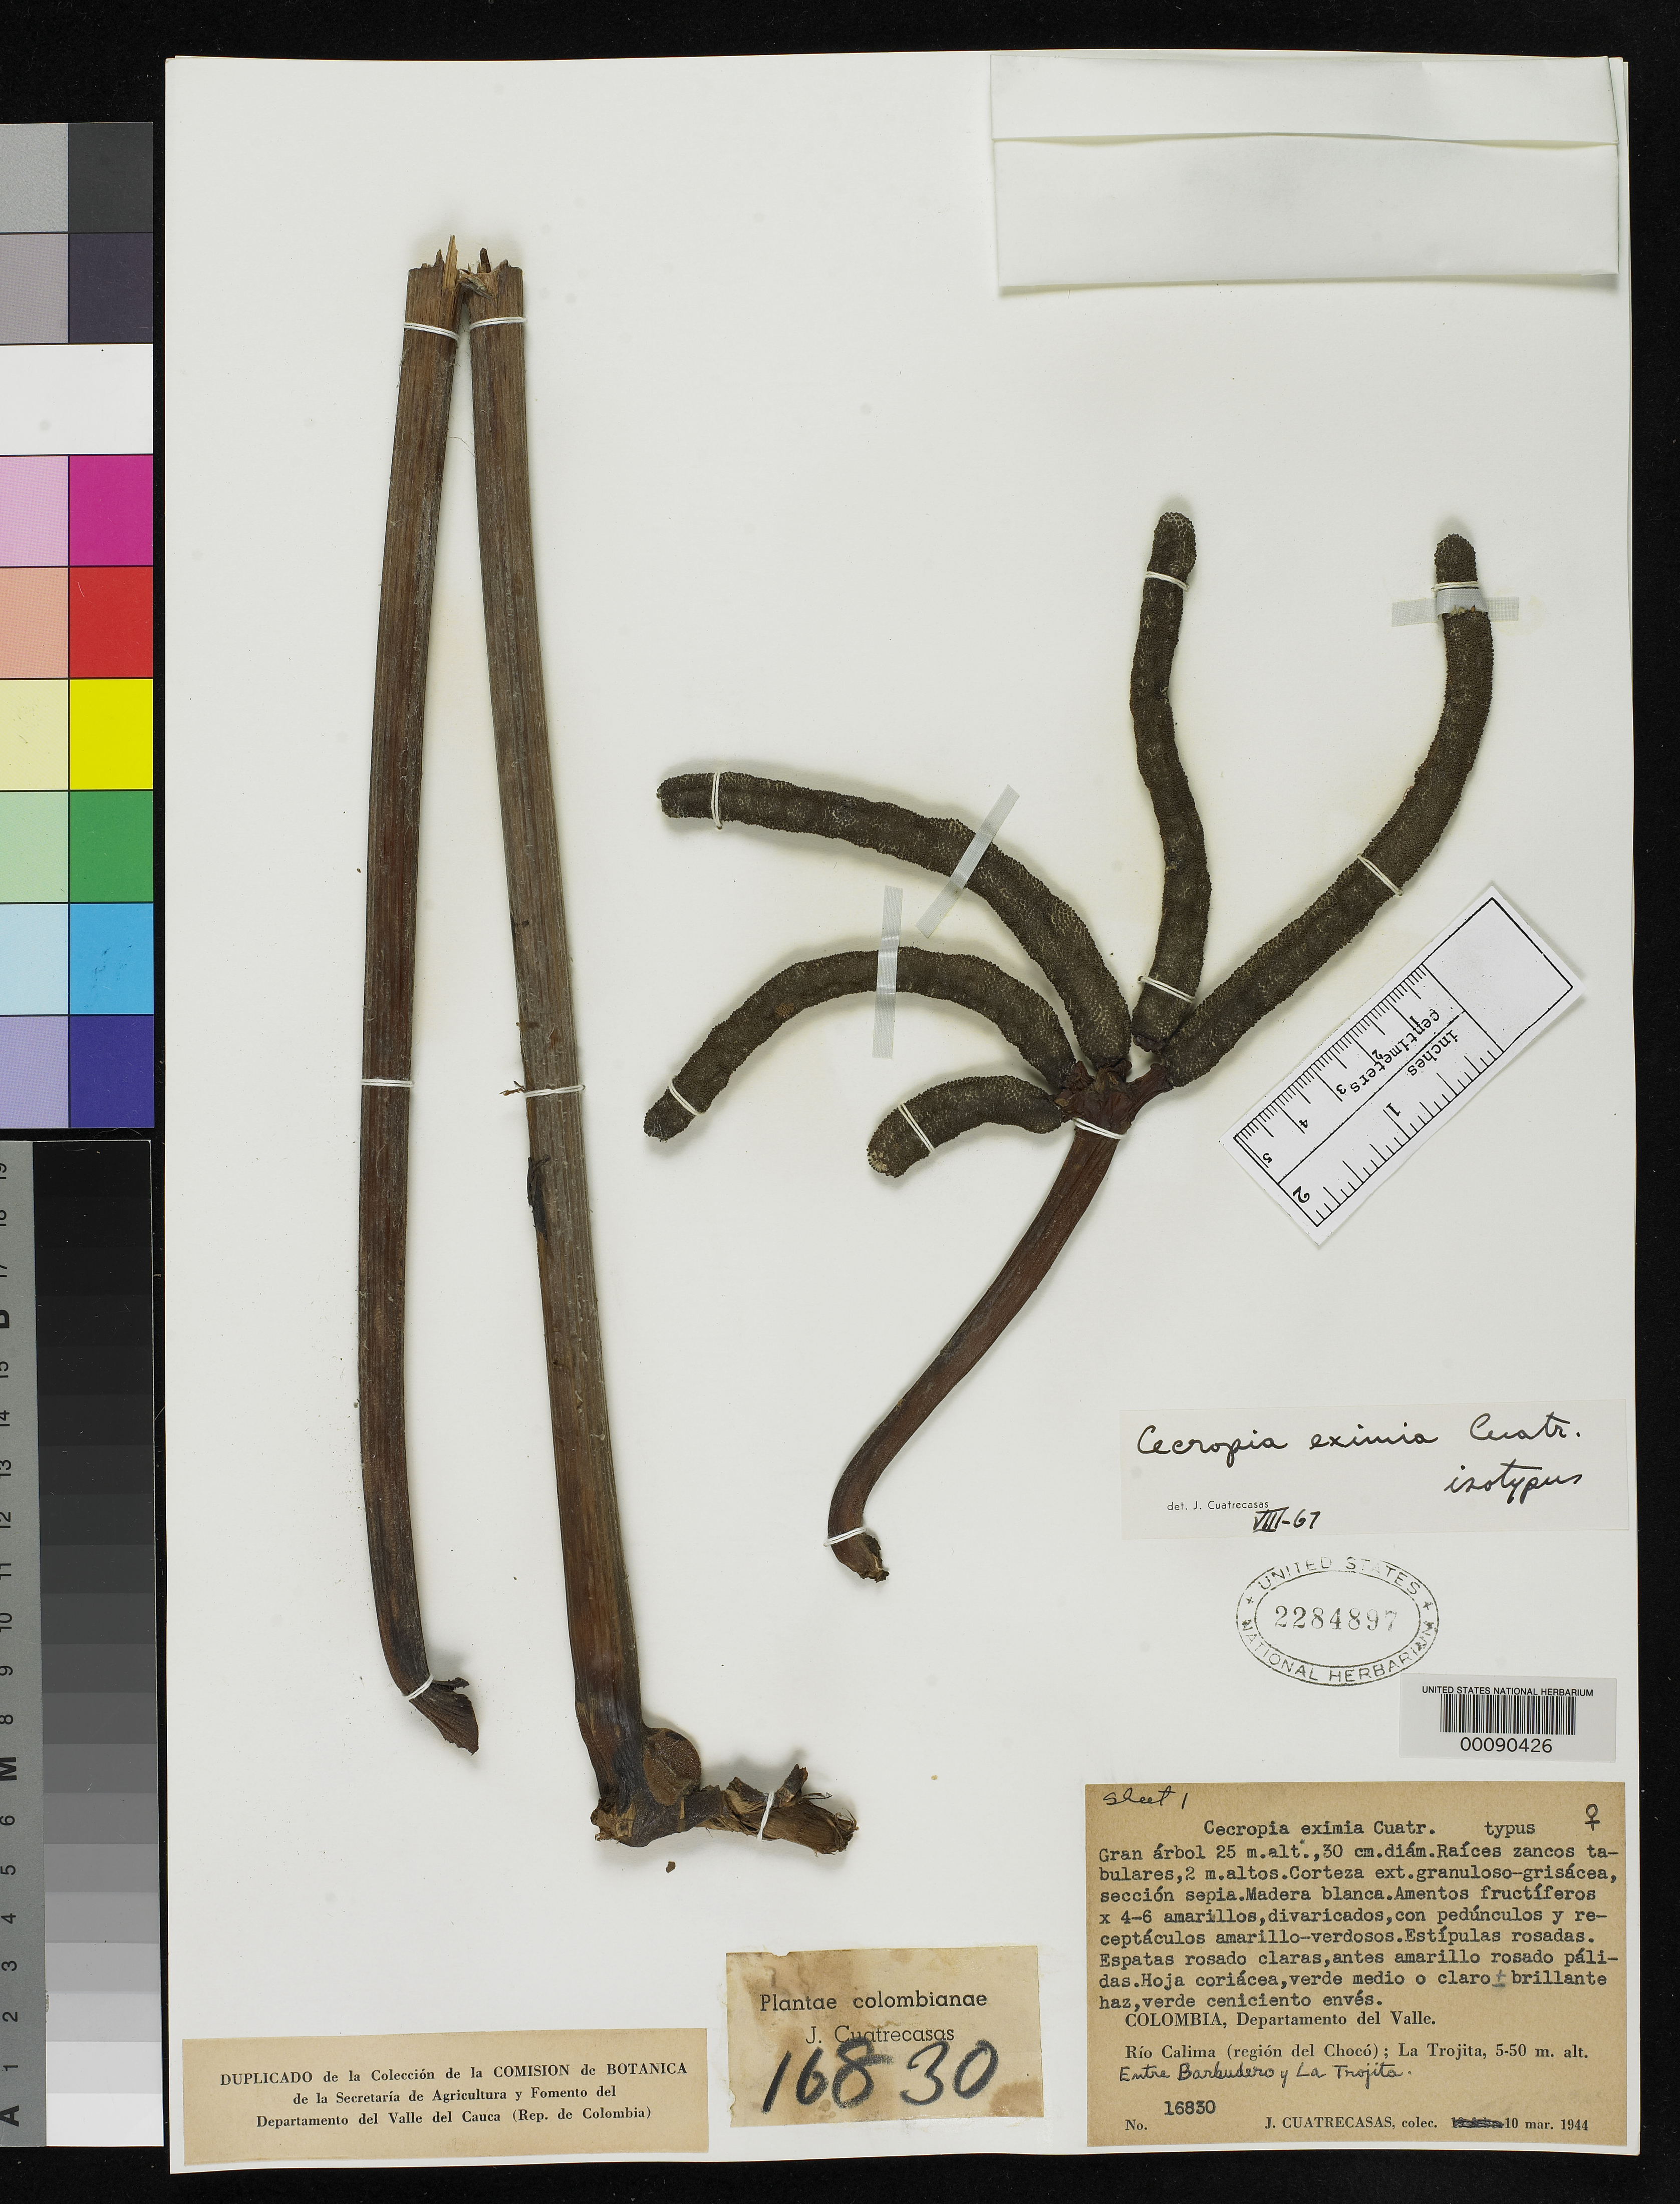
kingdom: Plantae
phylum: Tracheophyta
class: Magnoliopsida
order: Rosales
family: Urticaceae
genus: Cecropia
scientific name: Cecropia eximia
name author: Cuatrec.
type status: Isotype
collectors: J. Cuatrecasas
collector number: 16830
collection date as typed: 10 Mar 1944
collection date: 1944-03-10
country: Colombia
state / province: Valle del Cauca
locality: Rio Calima, Choco region, La Tojita, entre Barbudero y La Tojita.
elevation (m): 5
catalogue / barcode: US 2284897